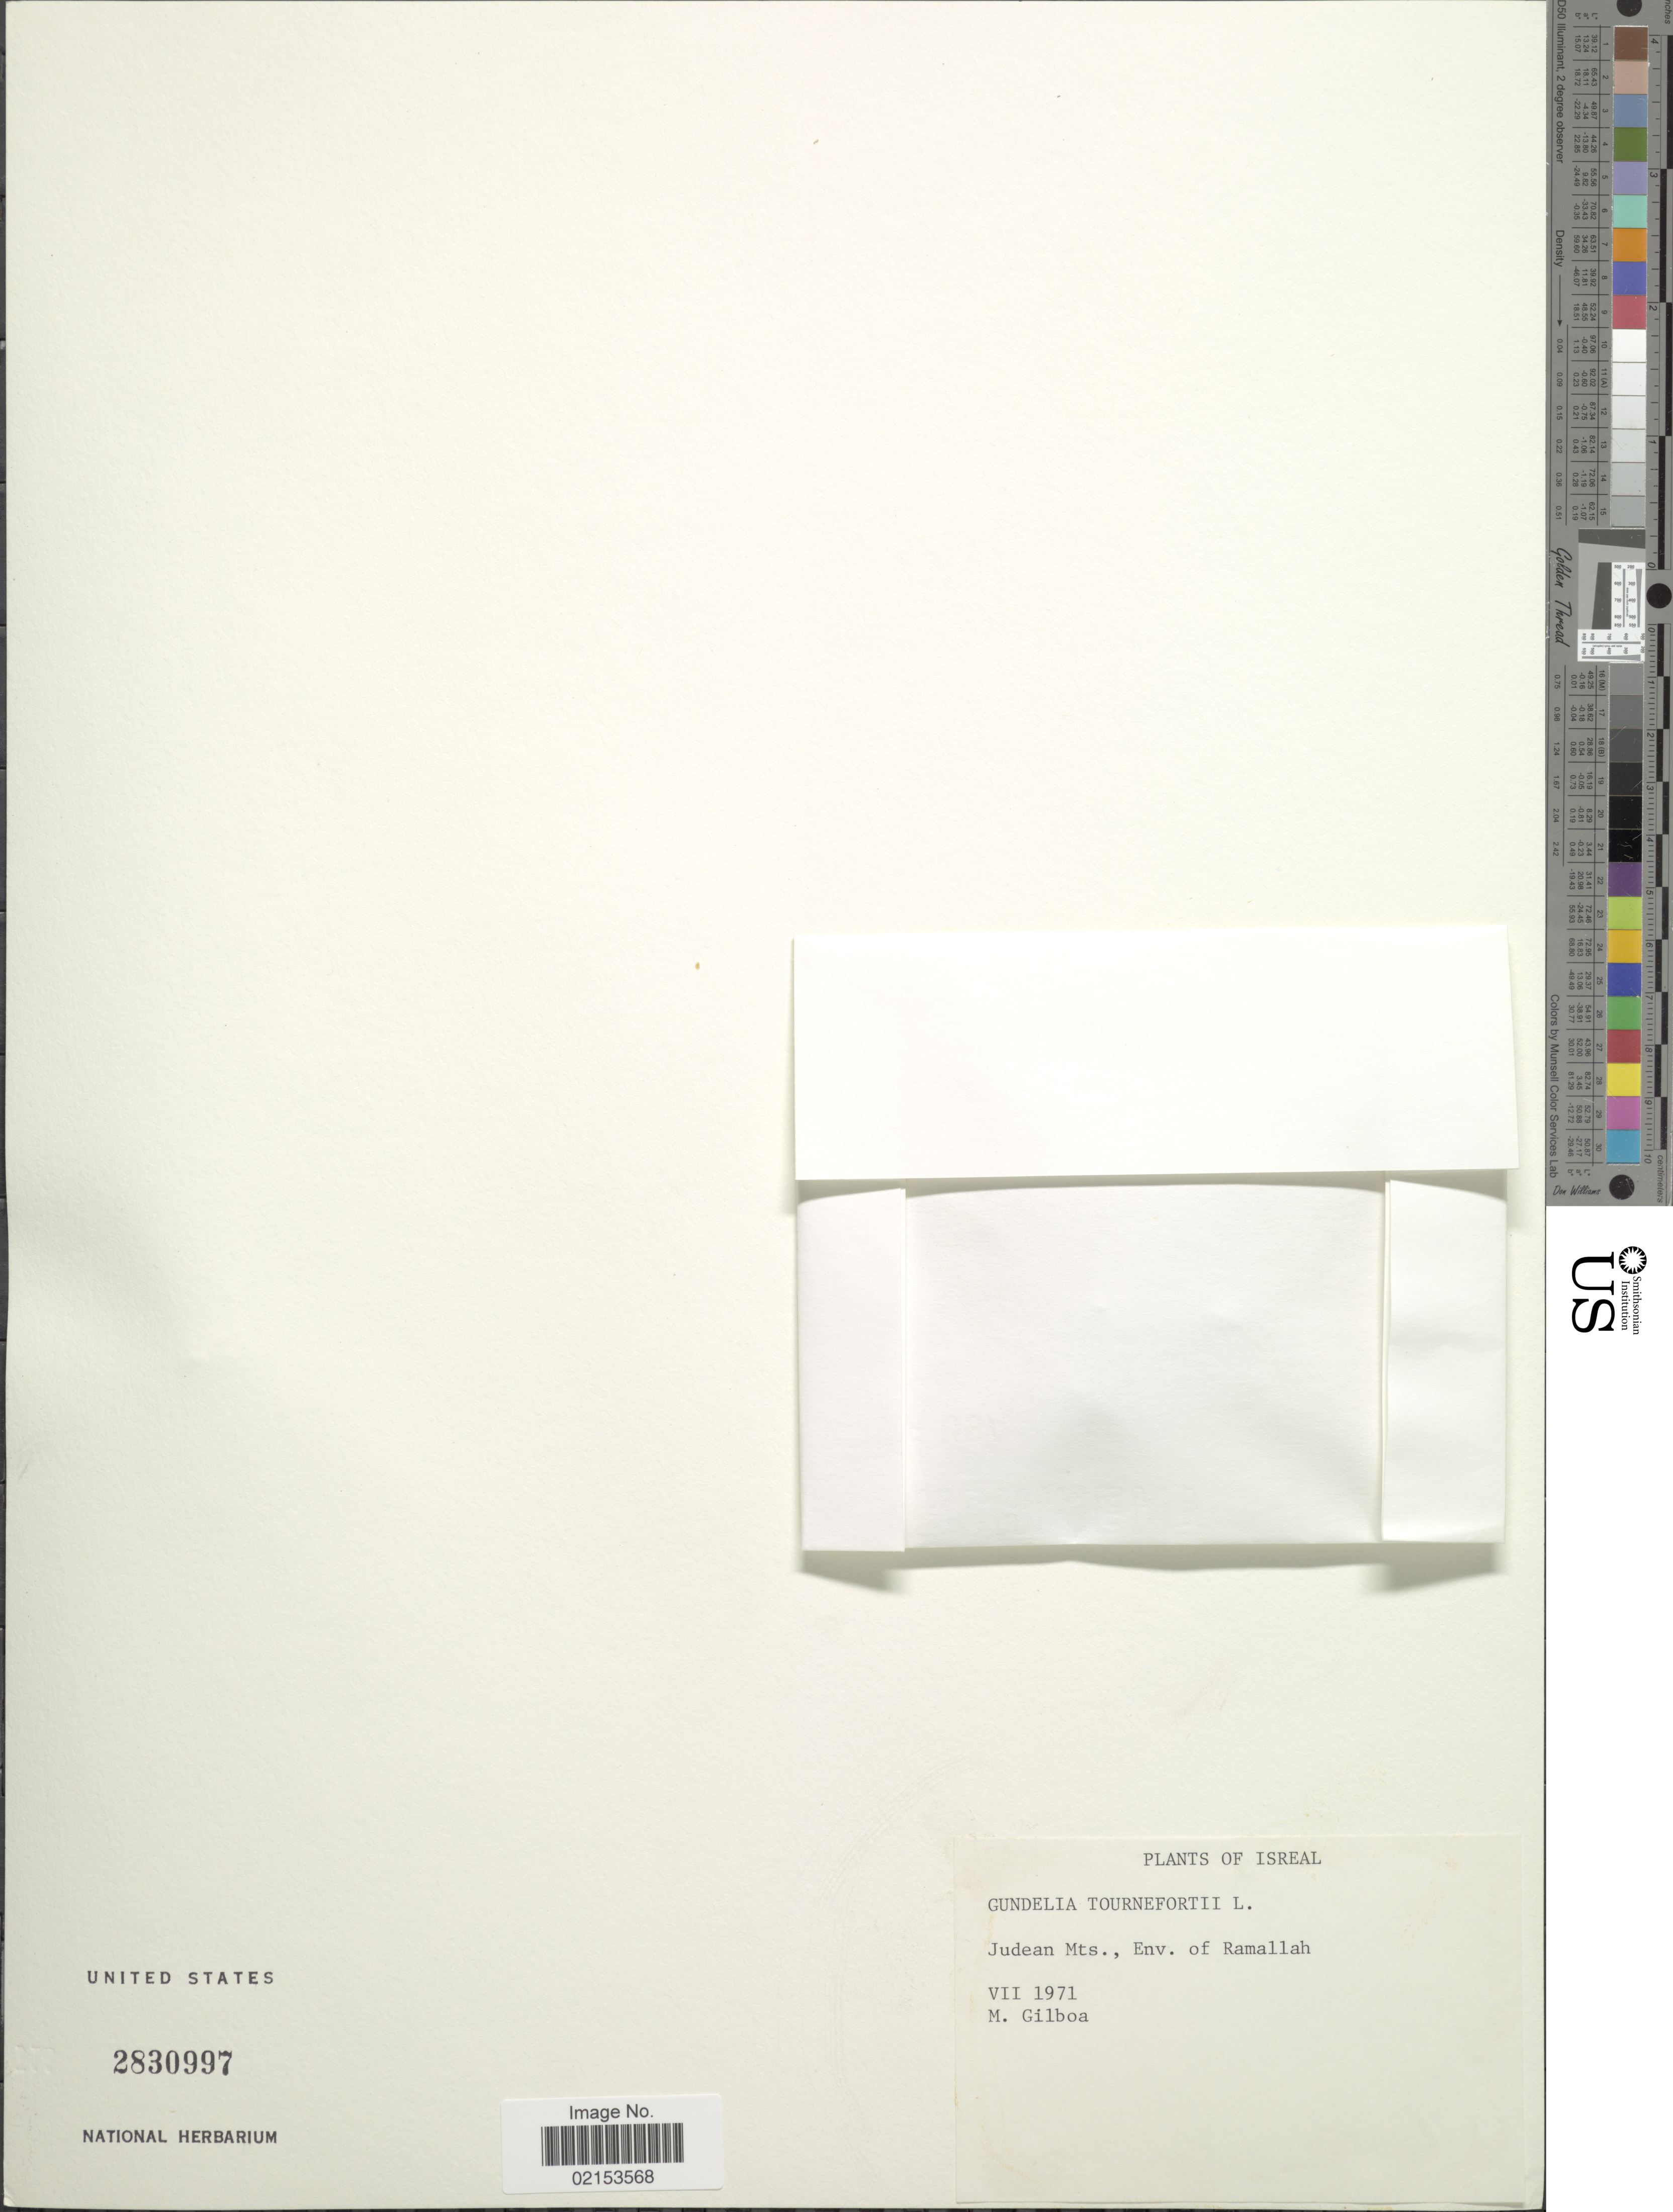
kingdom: Plantae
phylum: Tracheophyta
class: Magnoliopsida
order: Asterales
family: Asteraceae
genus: Gundelia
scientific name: Gundelia tournefortii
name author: L.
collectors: M. Gilboa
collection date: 1971-07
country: Israel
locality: Judean Mts., Env. of Ramallah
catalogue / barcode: US 2830997